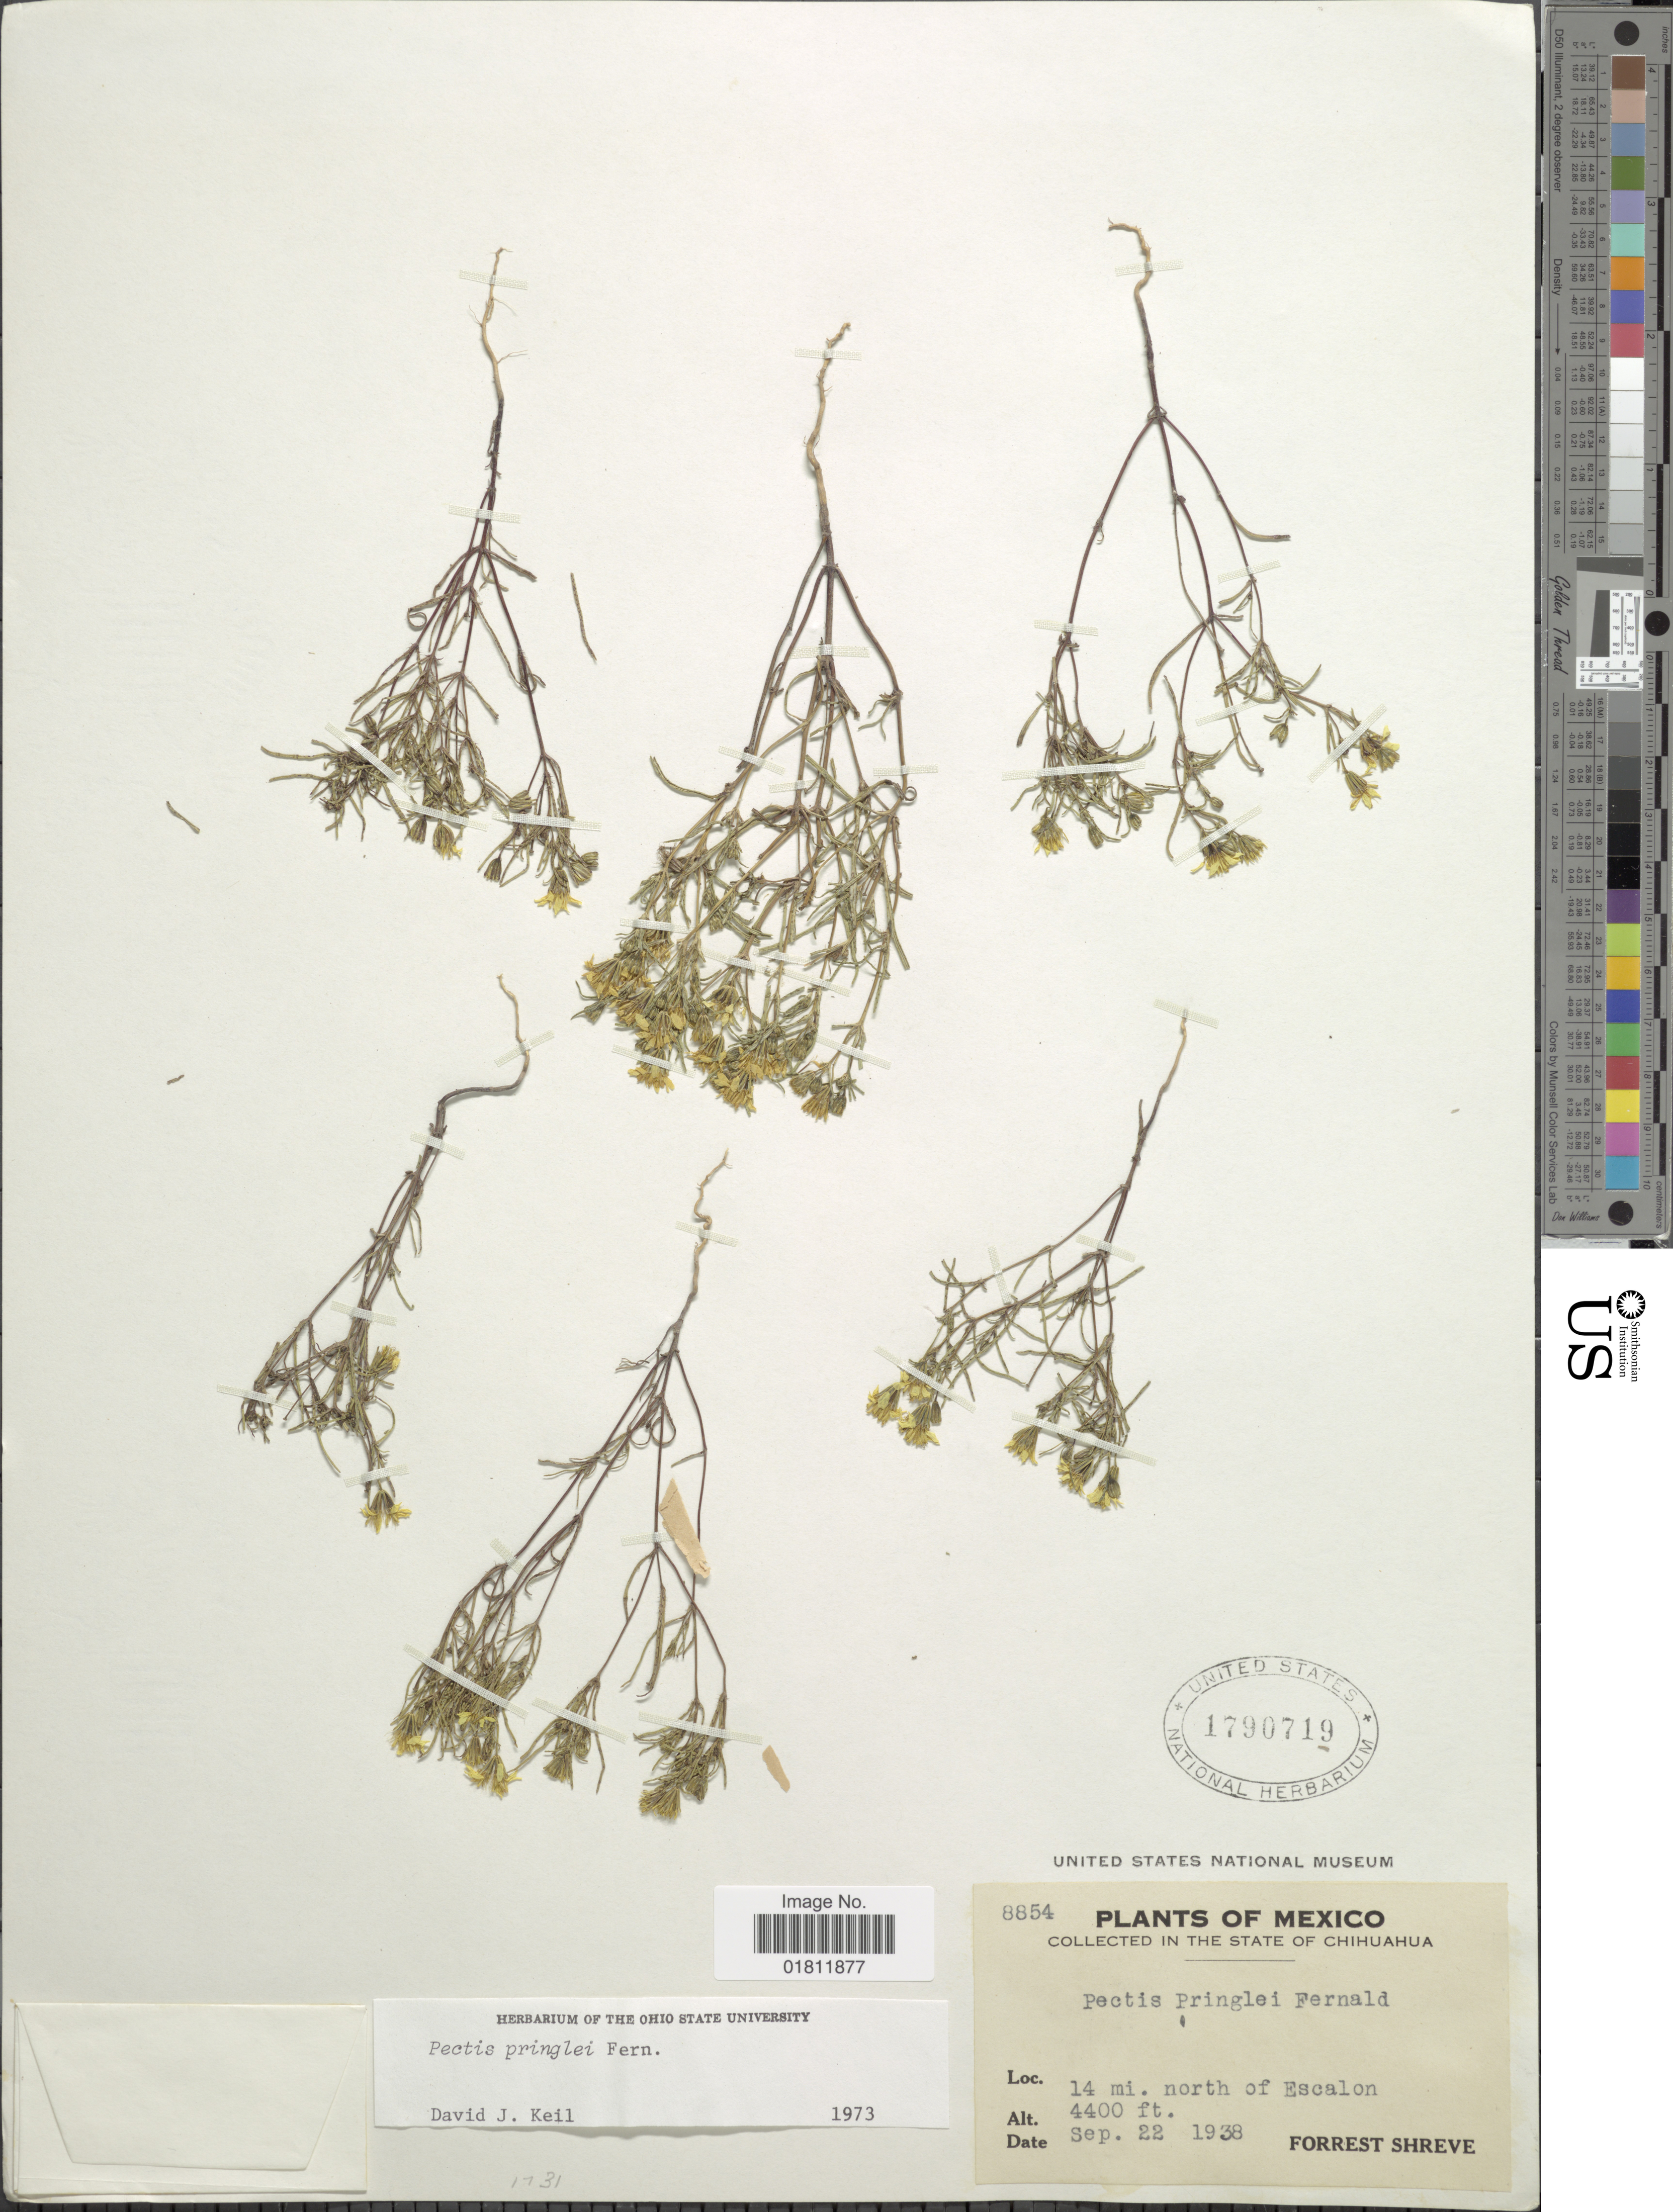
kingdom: Plantae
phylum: Tracheophyta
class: Magnoliopsida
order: Asterales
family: Asteraceae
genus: Pectis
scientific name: Pectis pringlei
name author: Fernald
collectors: F. Shreve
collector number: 8854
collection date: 1938-09-22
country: Mexico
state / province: Chihuahua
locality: State of Chihuahua. 14mi. north of Escalon.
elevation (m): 1341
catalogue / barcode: US 1790719